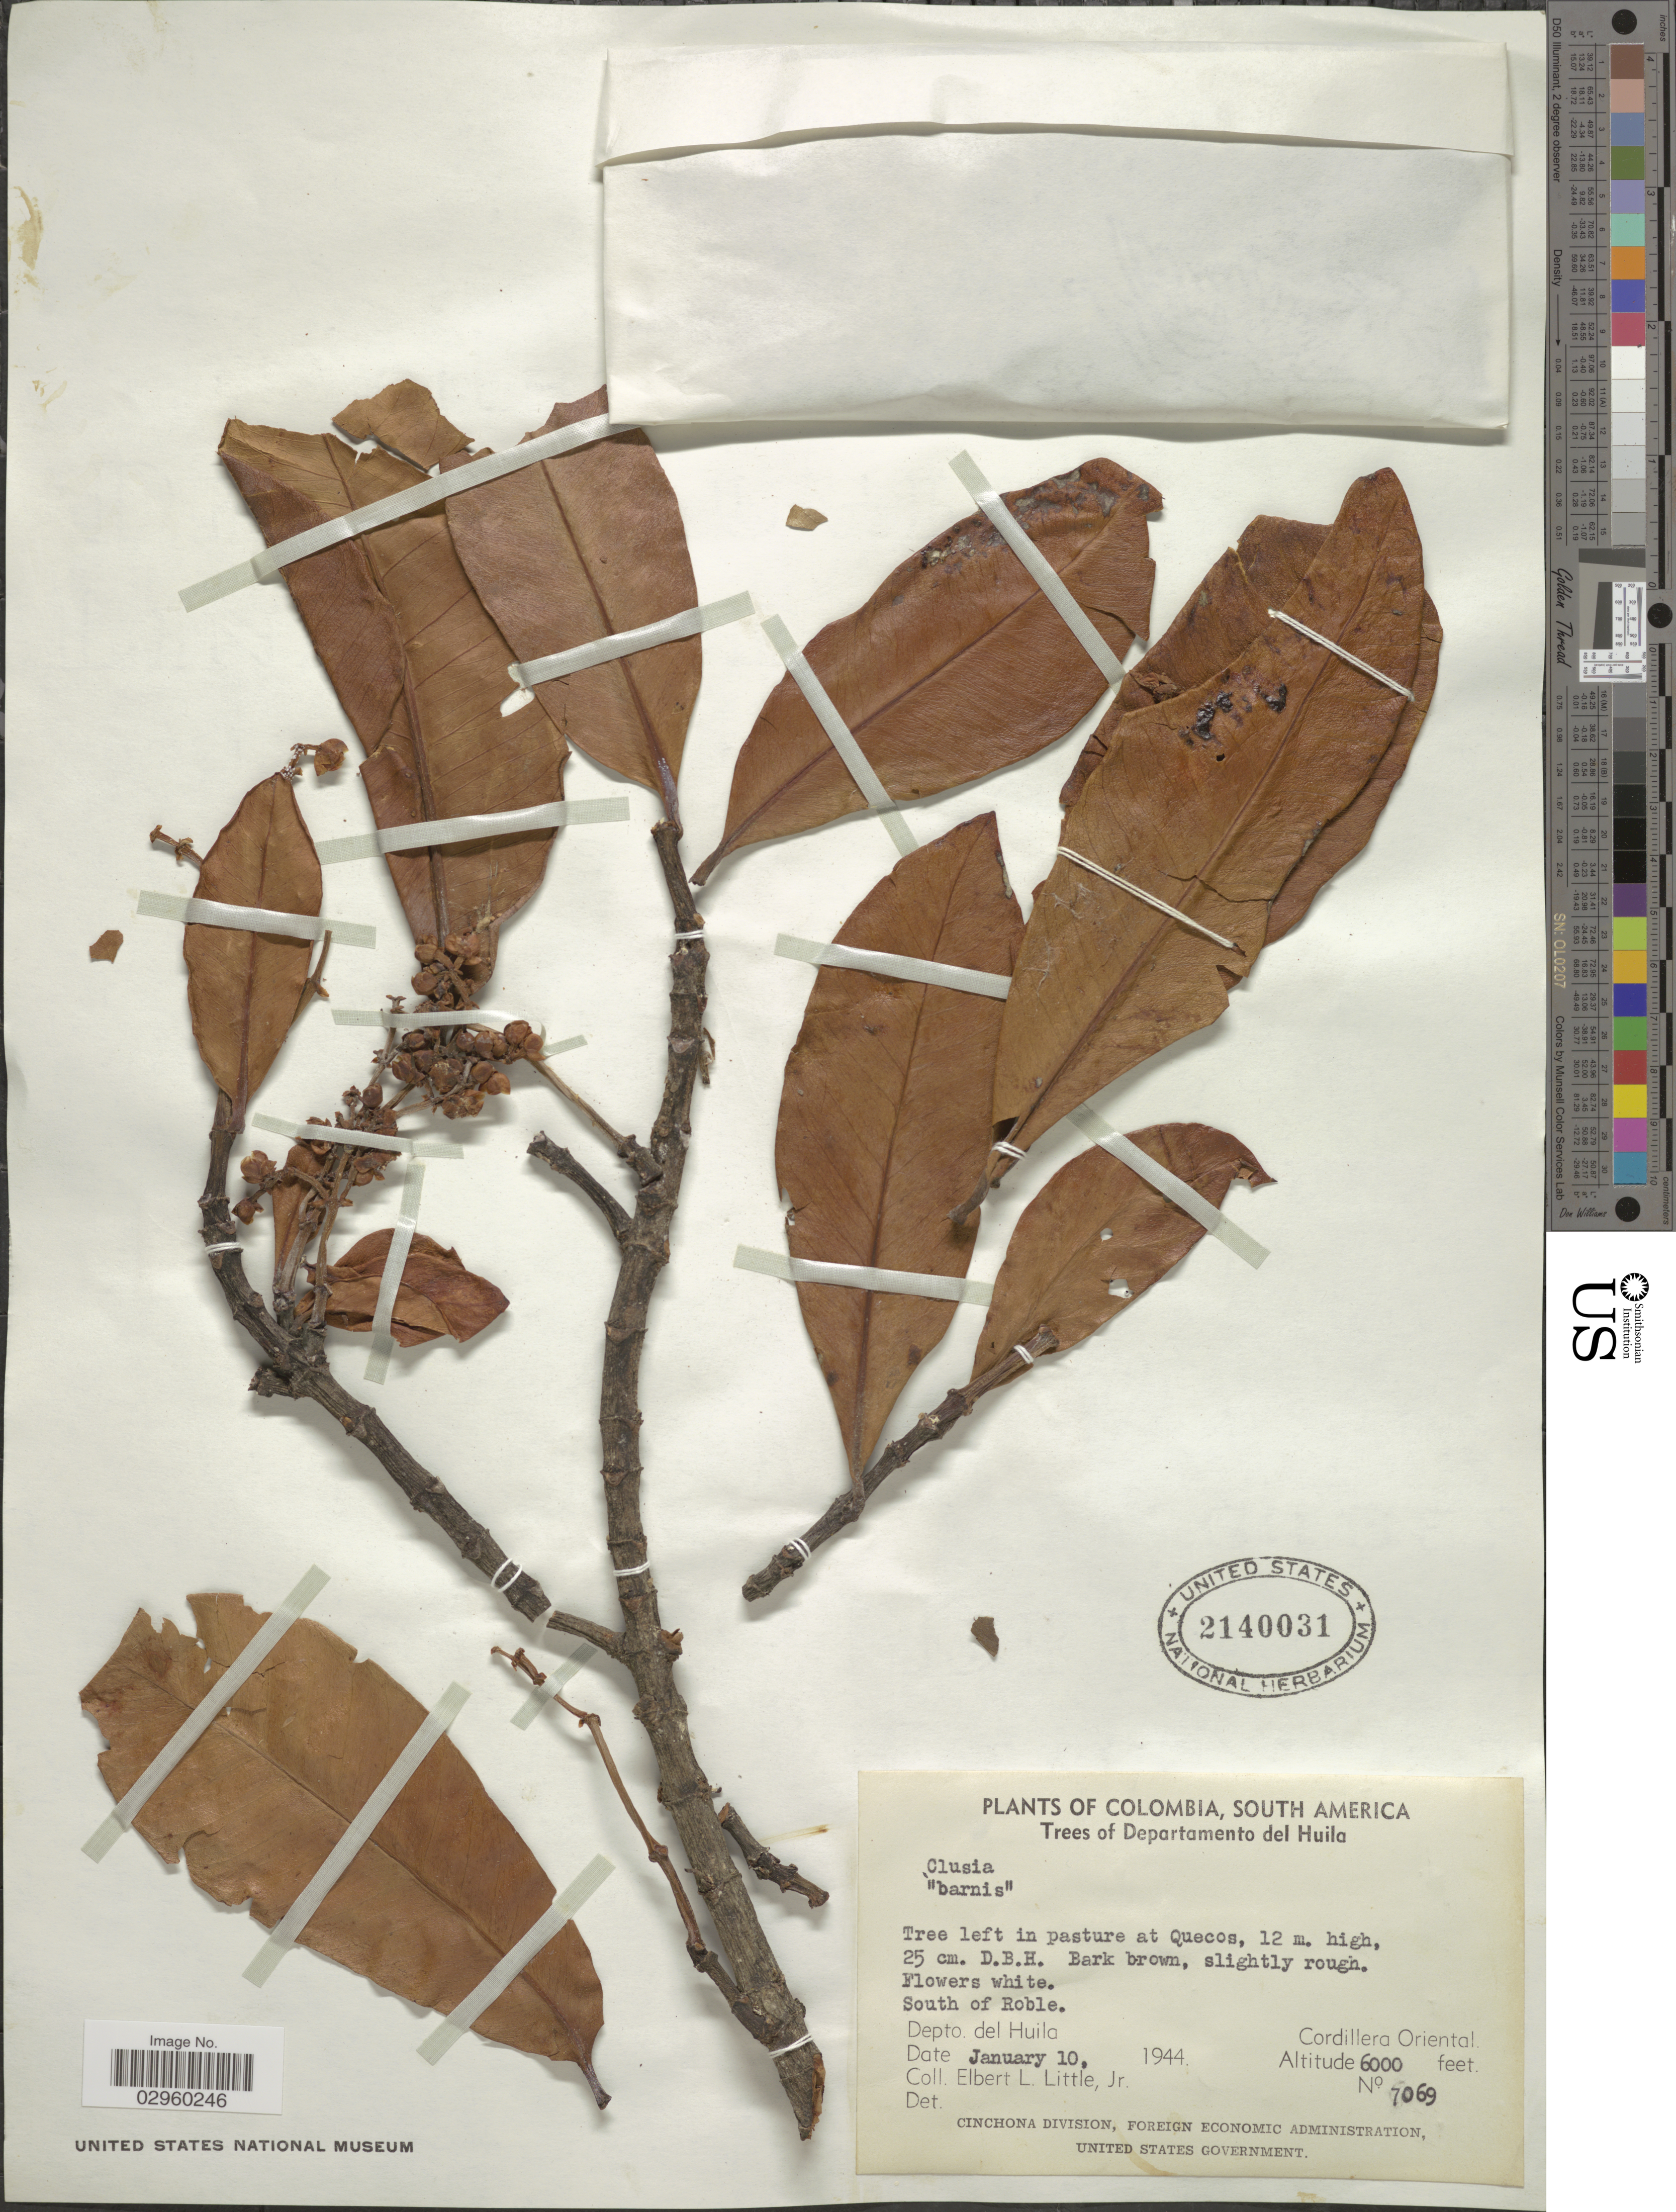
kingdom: Plantae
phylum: Tracheophyta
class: Magnoliopsida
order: Malpighiales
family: Clusiaceae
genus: Clusia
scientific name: Clusia sp.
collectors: E. L. Little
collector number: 7069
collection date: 1944-01-10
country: Colombia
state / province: Huila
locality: Trees of Departamento del Huila, South of Roble. Depto. del Huila. Cordillera Oriental.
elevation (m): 1829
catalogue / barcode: US 2140031